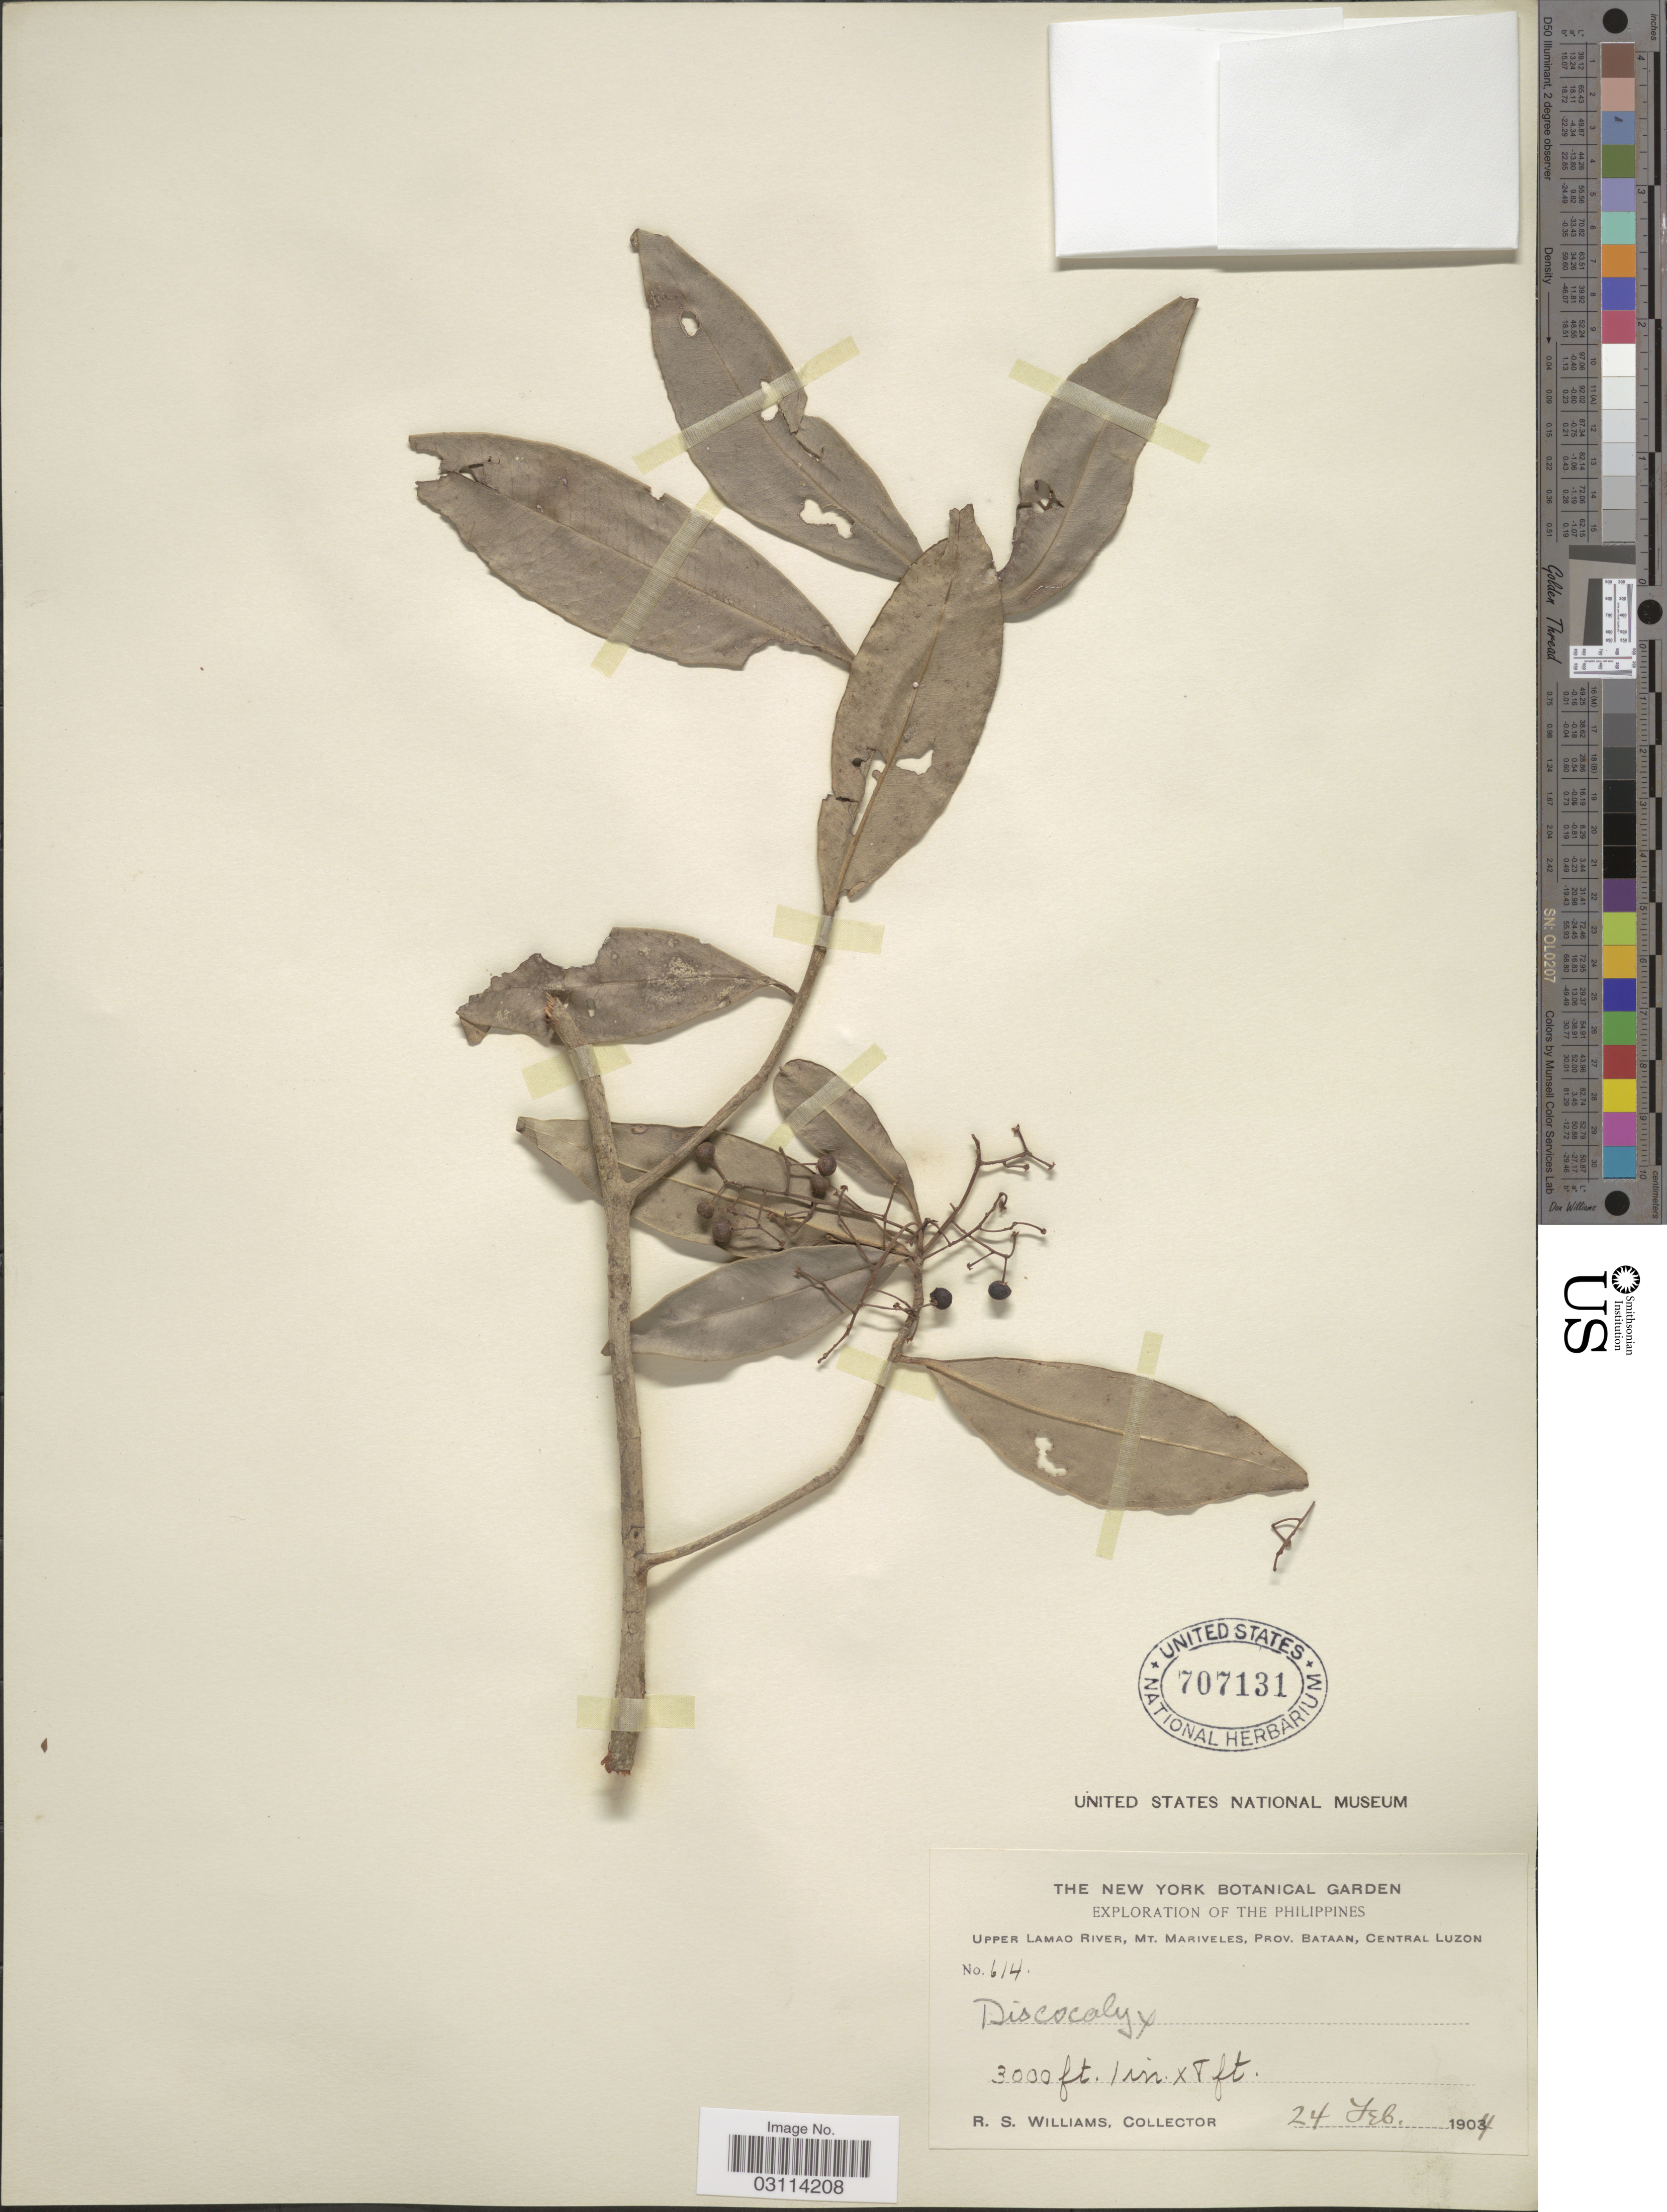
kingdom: Plantae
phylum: Tracheophyta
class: Magnoliopsida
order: Ericales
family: Primulaceae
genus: Discocalyx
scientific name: Discocalyx philippinensis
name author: (A. DC.) Mez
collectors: R. S. Williams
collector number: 614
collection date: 1904-02-24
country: Philippines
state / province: Central Luzon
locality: Upper Lamao River, Mt. Mariveles, Prov. Bataan, Central Luzon.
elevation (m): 914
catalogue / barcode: US 707131